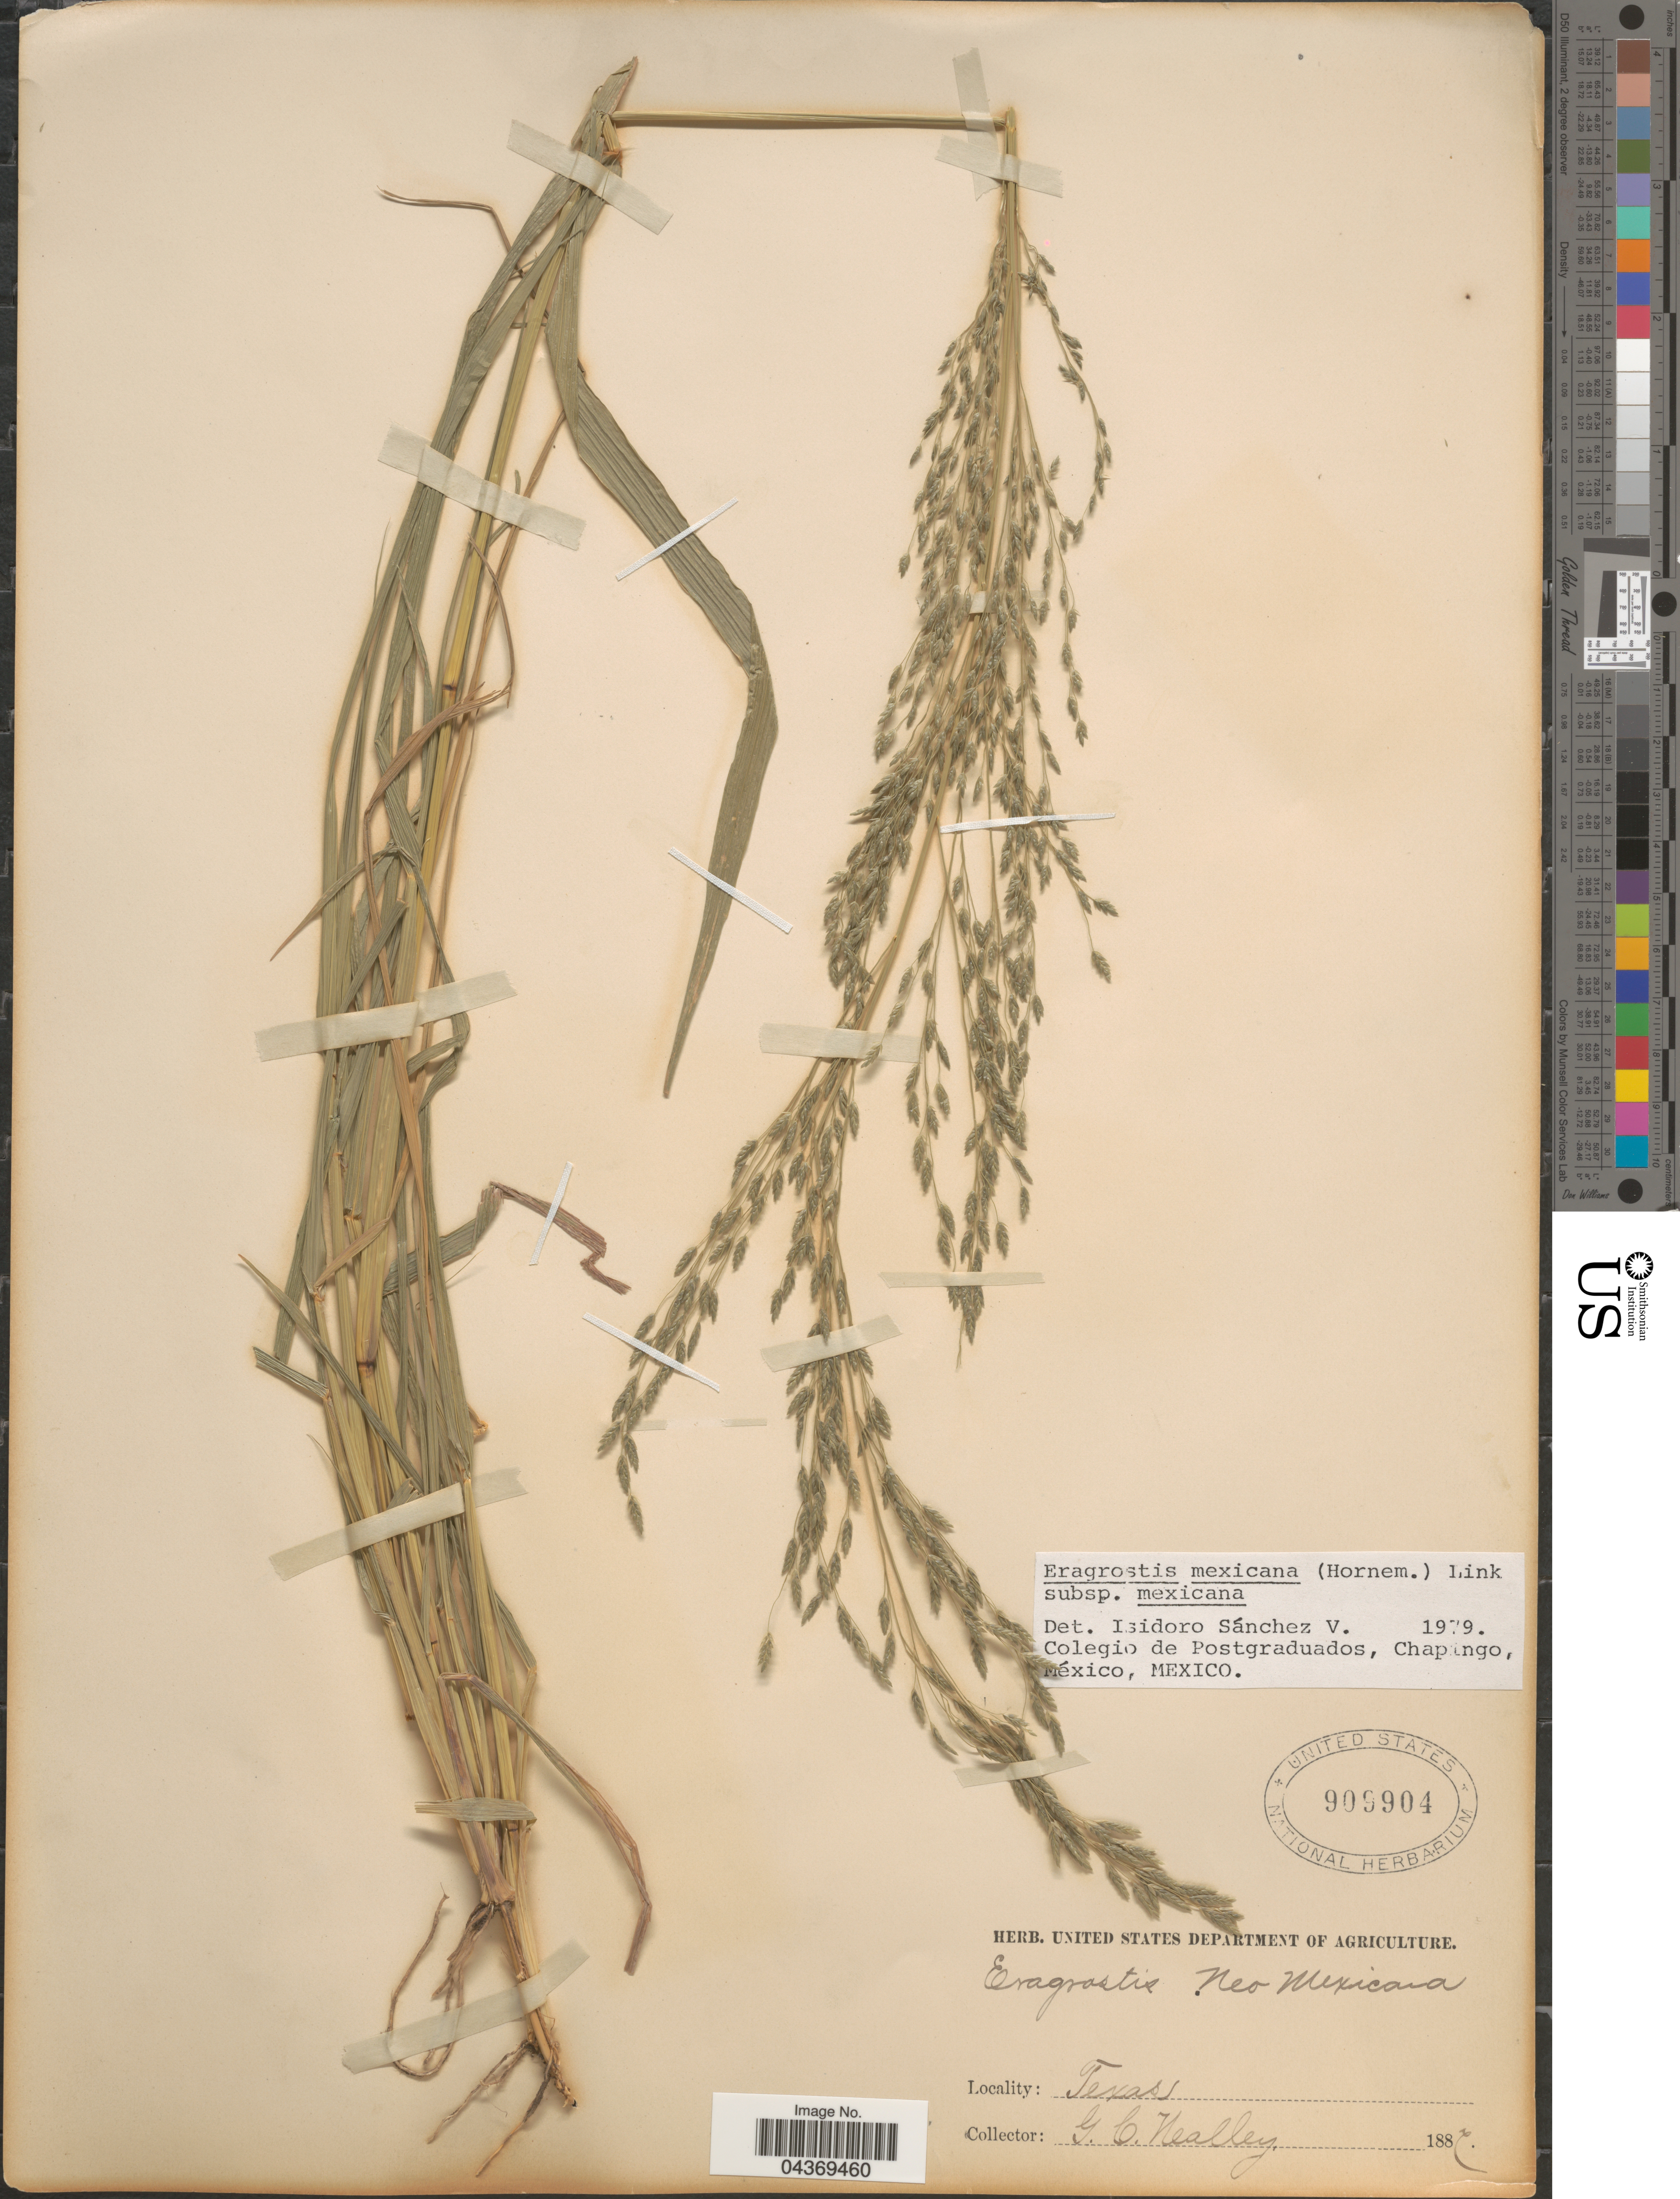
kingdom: Plantae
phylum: Tracheophyta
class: Liliopsida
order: Poales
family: Poaceae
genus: Eragrostis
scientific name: Eragrostis mexicana subsp. mexicana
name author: (Hornem.) Link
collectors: G. C. Nealley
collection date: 1887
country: United States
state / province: Texas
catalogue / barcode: US 909904